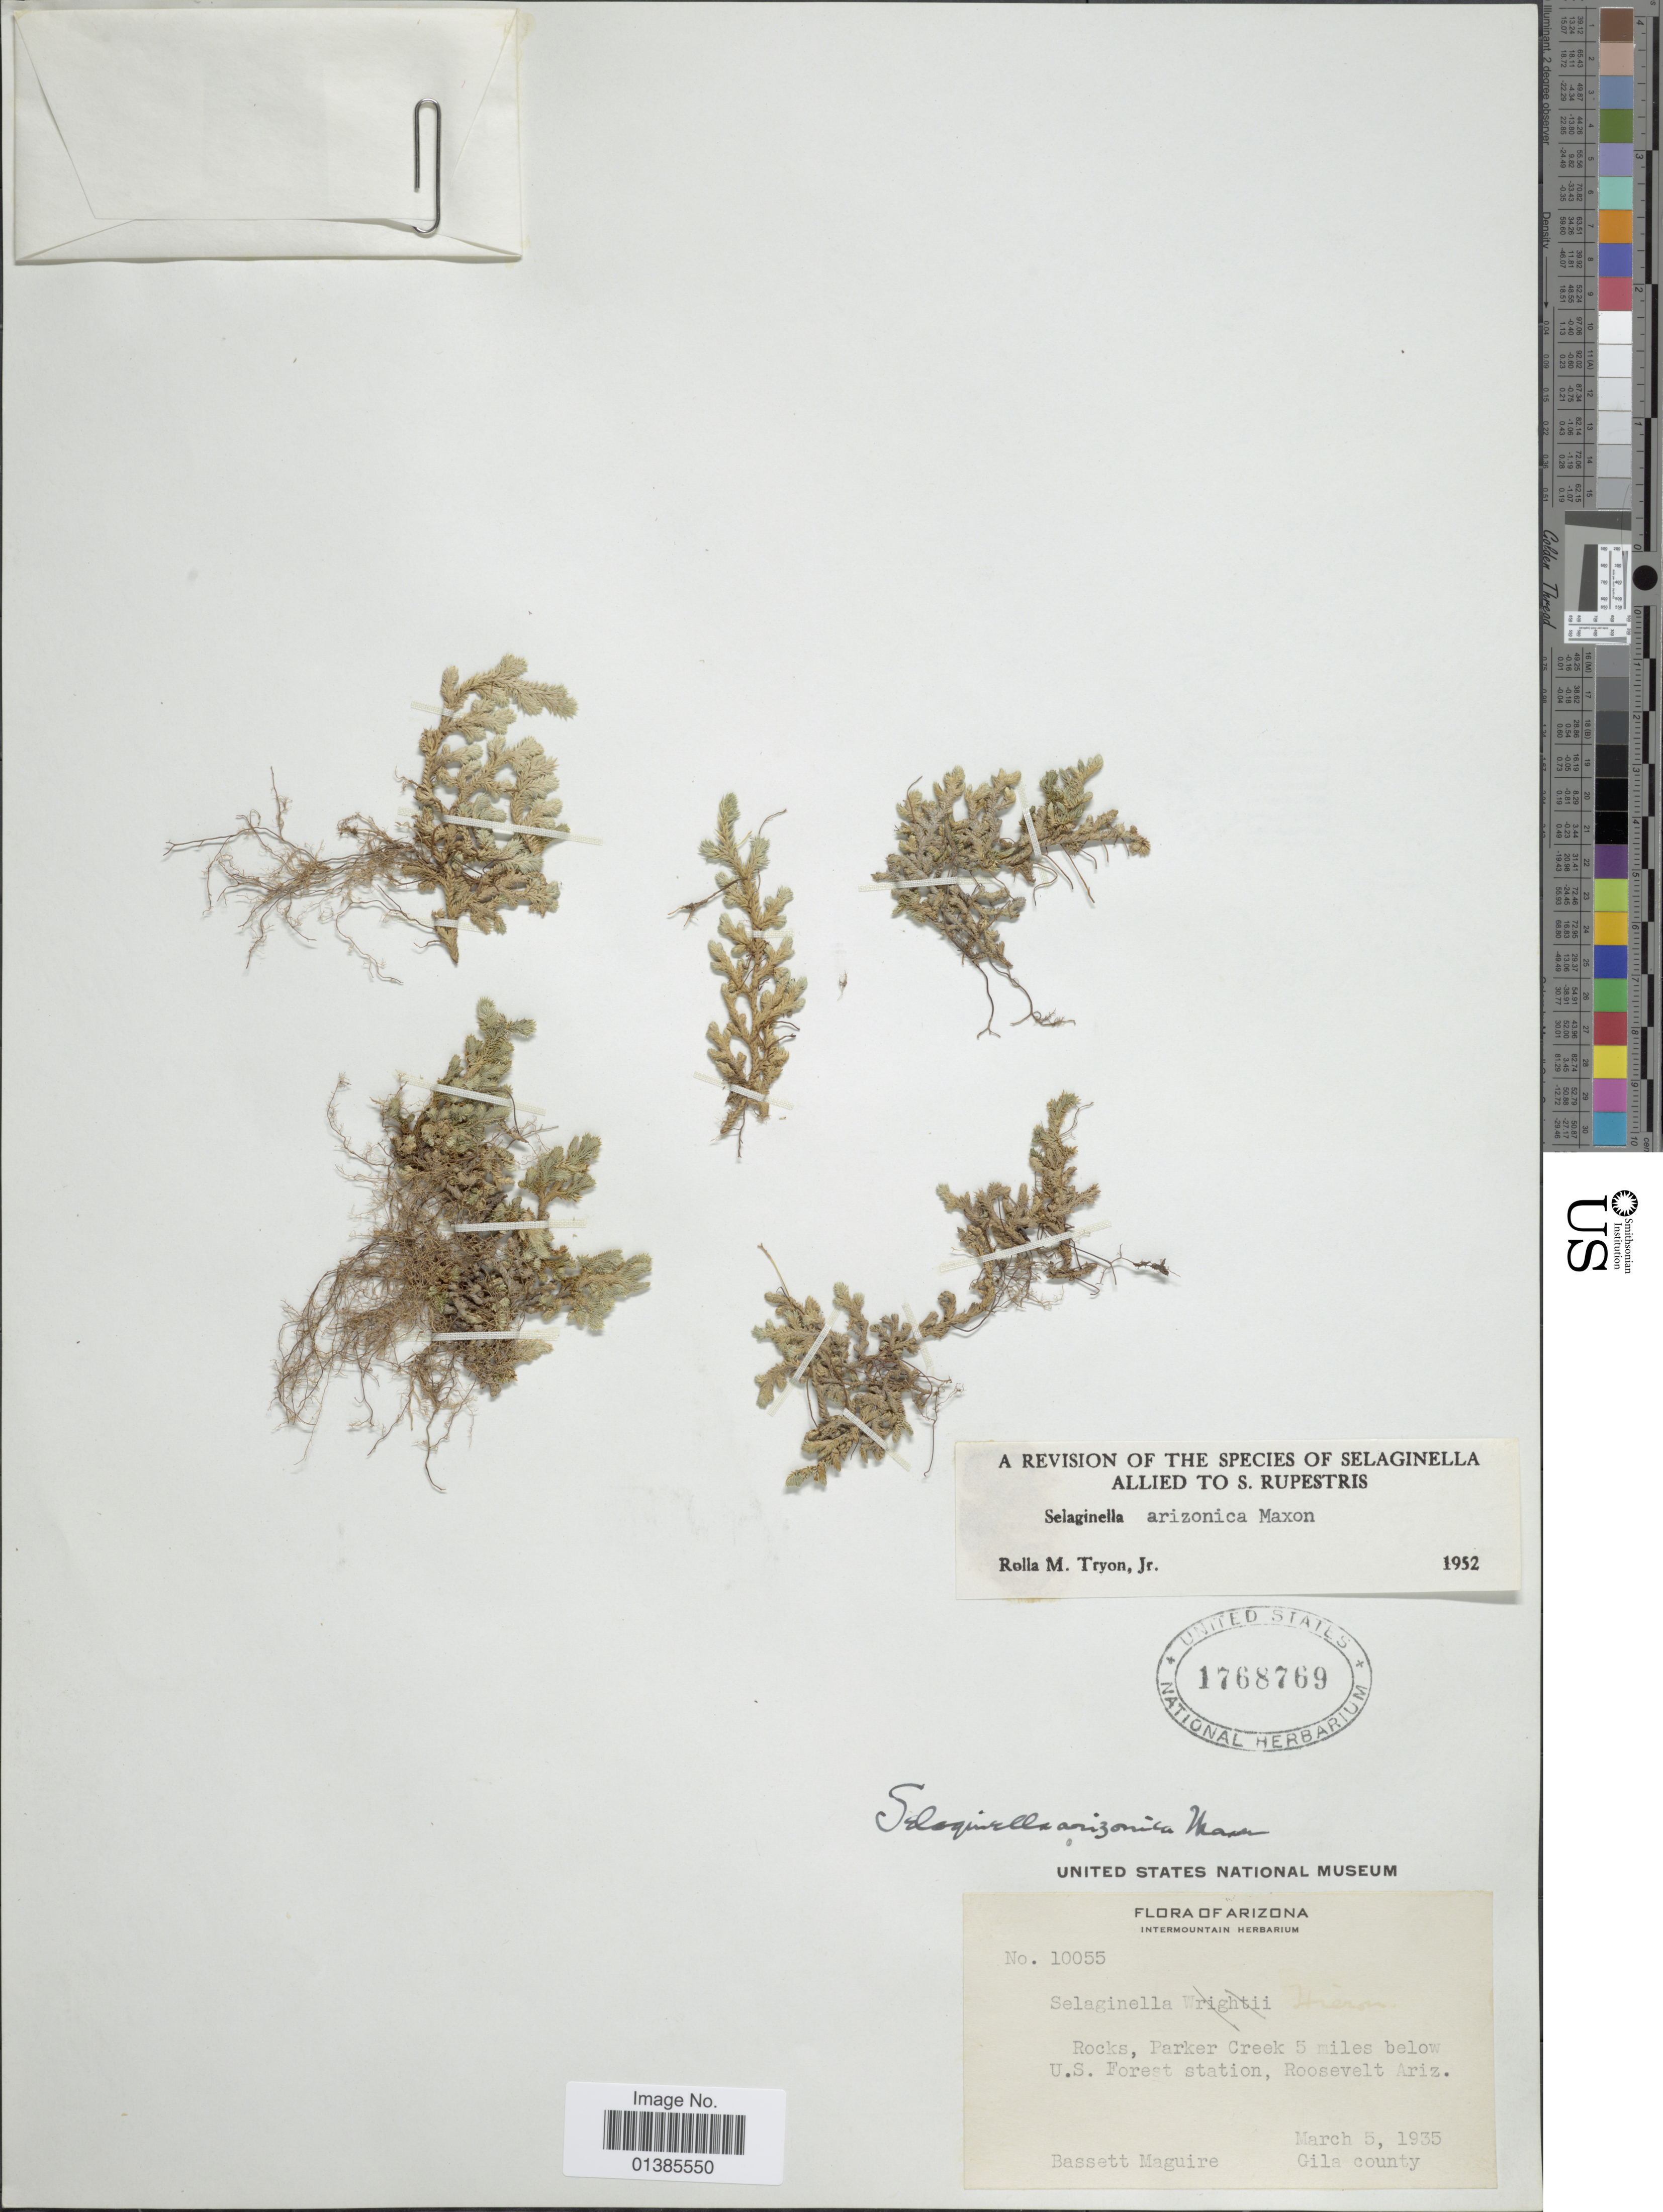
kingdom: Plantae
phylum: Tracheophyta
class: Lycopodiopsida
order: Selaginellales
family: Selaginellaceae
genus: Selaginella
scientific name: Selaginella arizonica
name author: Maxon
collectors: B. Maguire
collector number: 10055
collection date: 1935-03-05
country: United States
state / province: Arizona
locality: Rocks, Parker Creek 5 miles below U.S. Forest station, Roosevelt Ariz. Gila county.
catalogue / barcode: US 1768769